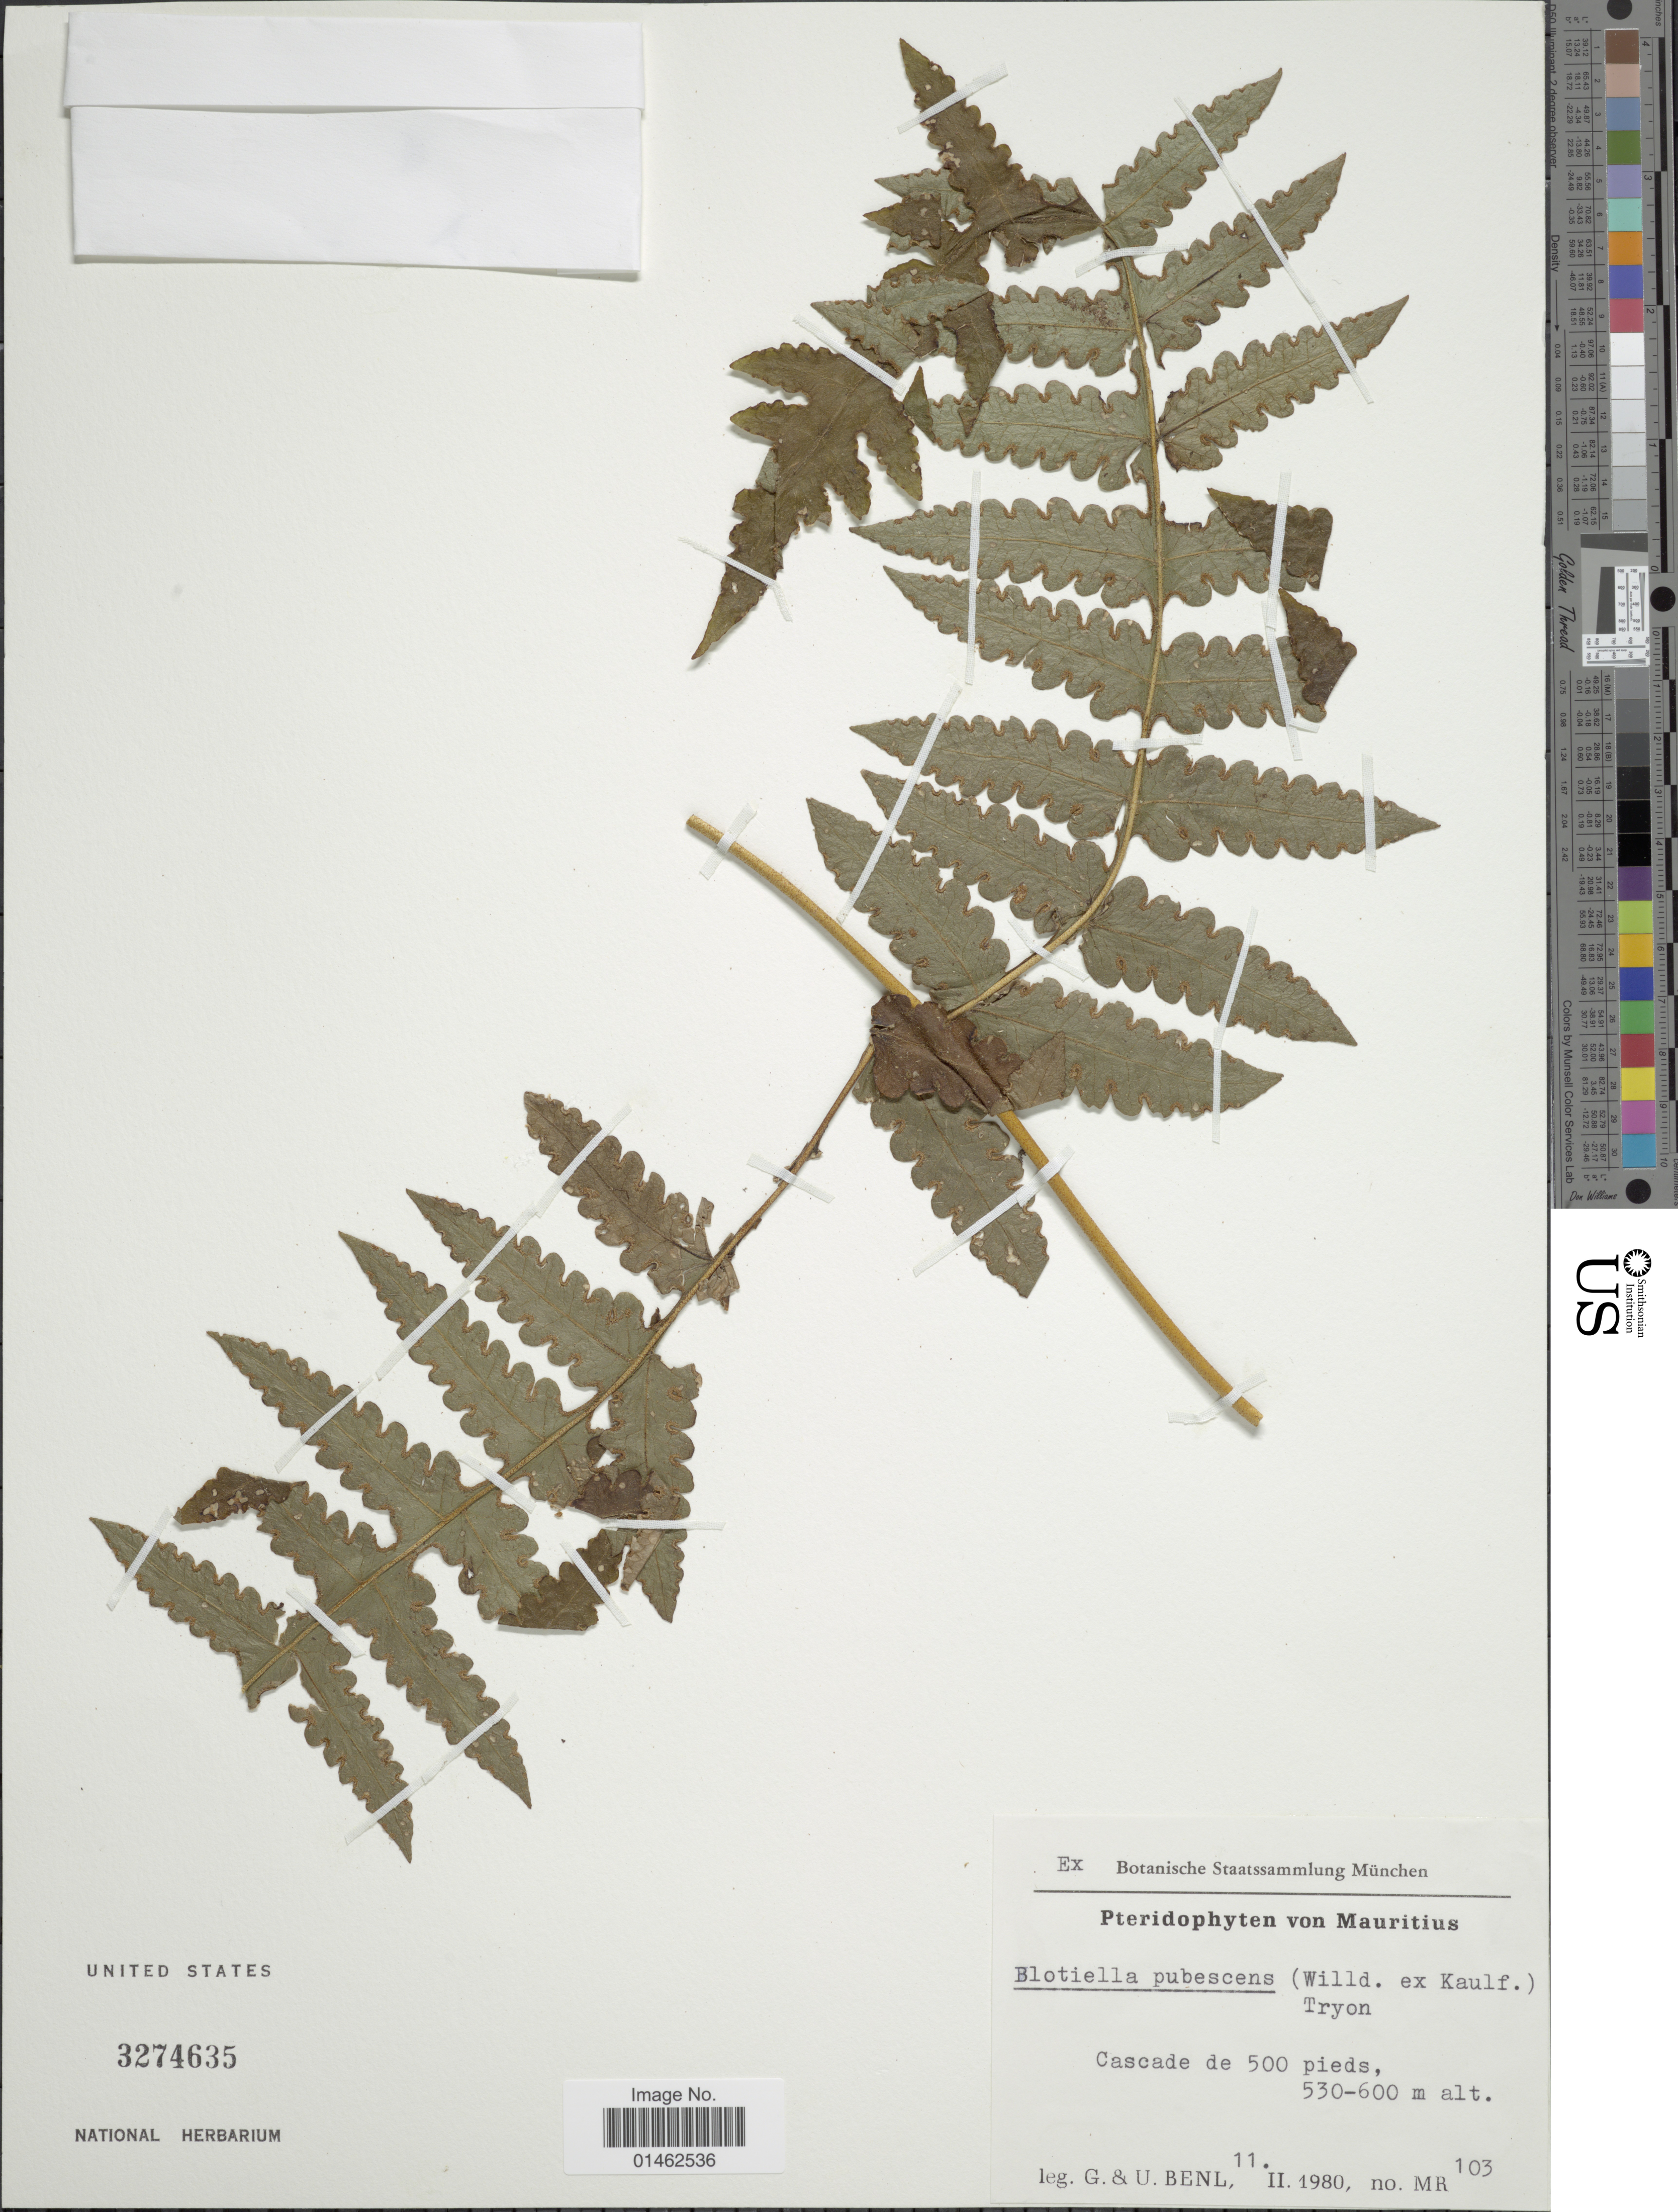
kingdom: Plantae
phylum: Tracheophyta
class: Polypodiopsida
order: Polypodiales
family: Dennstaedtiaceae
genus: Blotiella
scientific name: Blotiella pubescens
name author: (Willd. ex Kaulf.) R.M. Tryon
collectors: G. Benl & U. Benl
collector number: MR 103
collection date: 1980-02-11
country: Mauritius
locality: Cascade de500 pieds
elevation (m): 530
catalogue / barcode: US 3274635